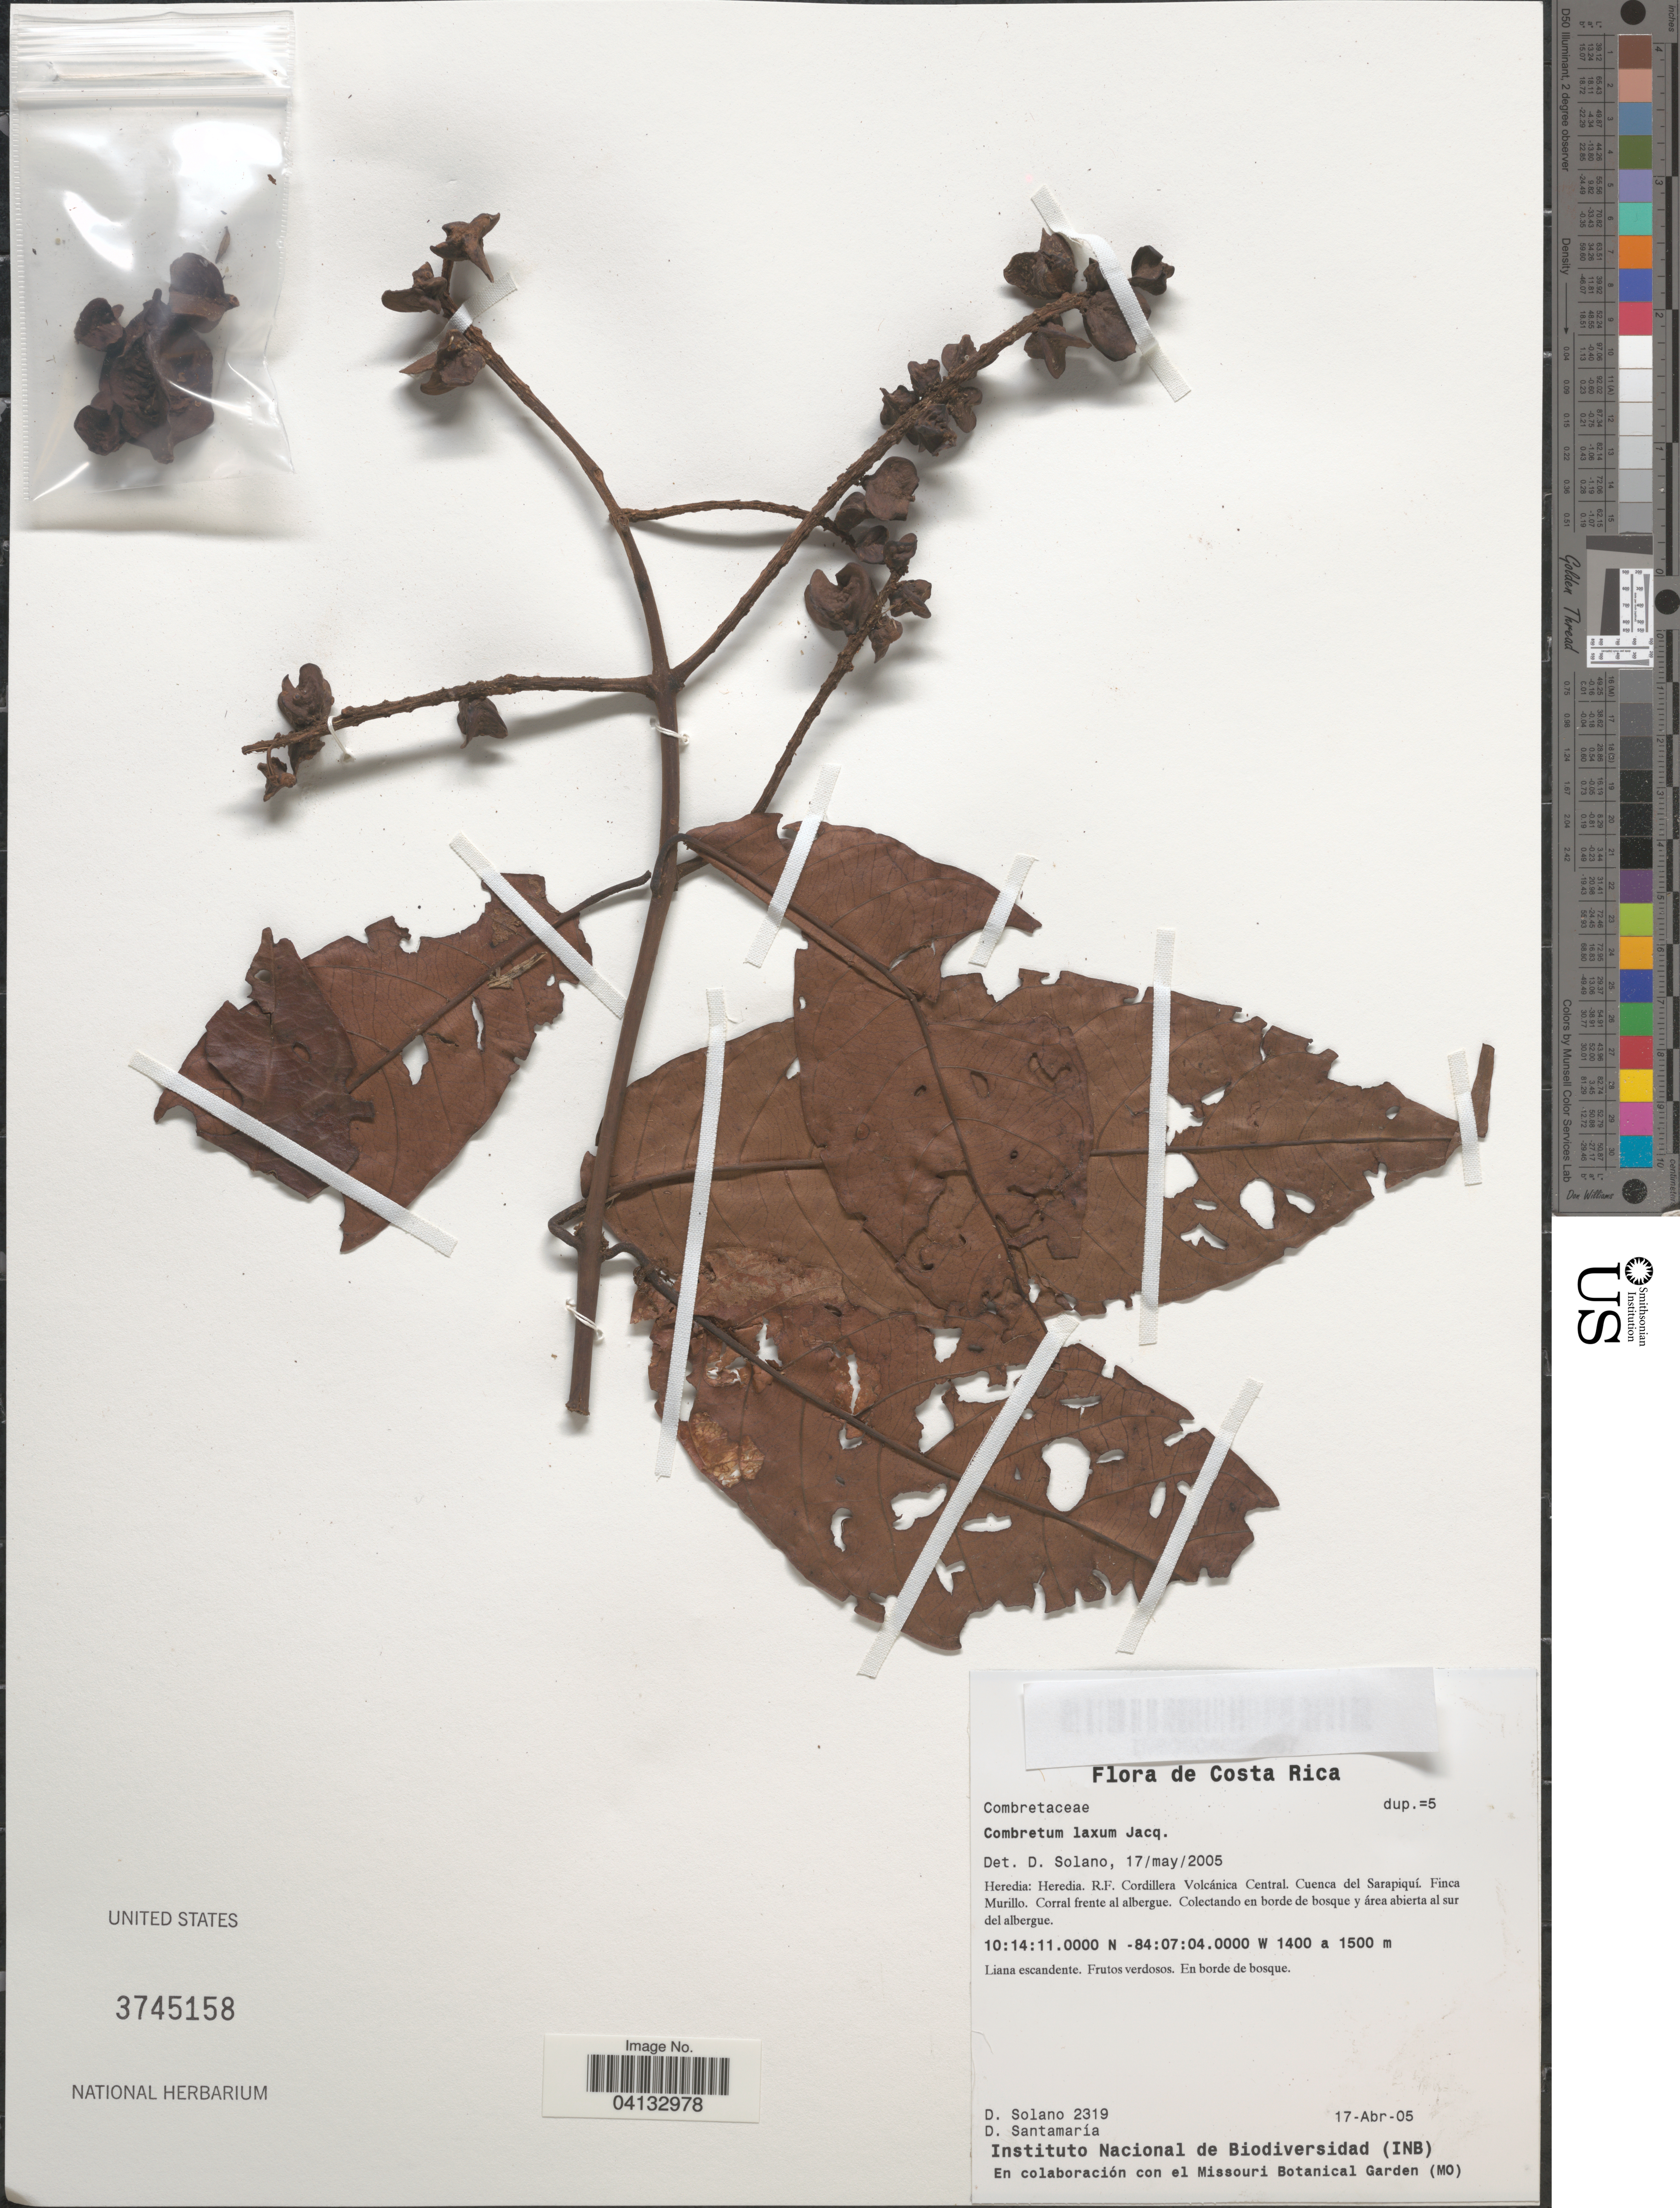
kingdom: Plantae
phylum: Tracheophyta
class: Magnoliopsida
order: Myrtales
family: Combretaceae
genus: Combretum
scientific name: Combretum laxum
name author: Jacq.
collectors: D. Solano & D. Santamaria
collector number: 2319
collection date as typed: Transcribed d/m/y: 17/4/5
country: Costa Rica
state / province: Heredia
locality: Heredia. R.F. Cordillera Volcánica Central. Cuenca del Sarapiquí. Finca Murillo.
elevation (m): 1400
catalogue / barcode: US 3745158